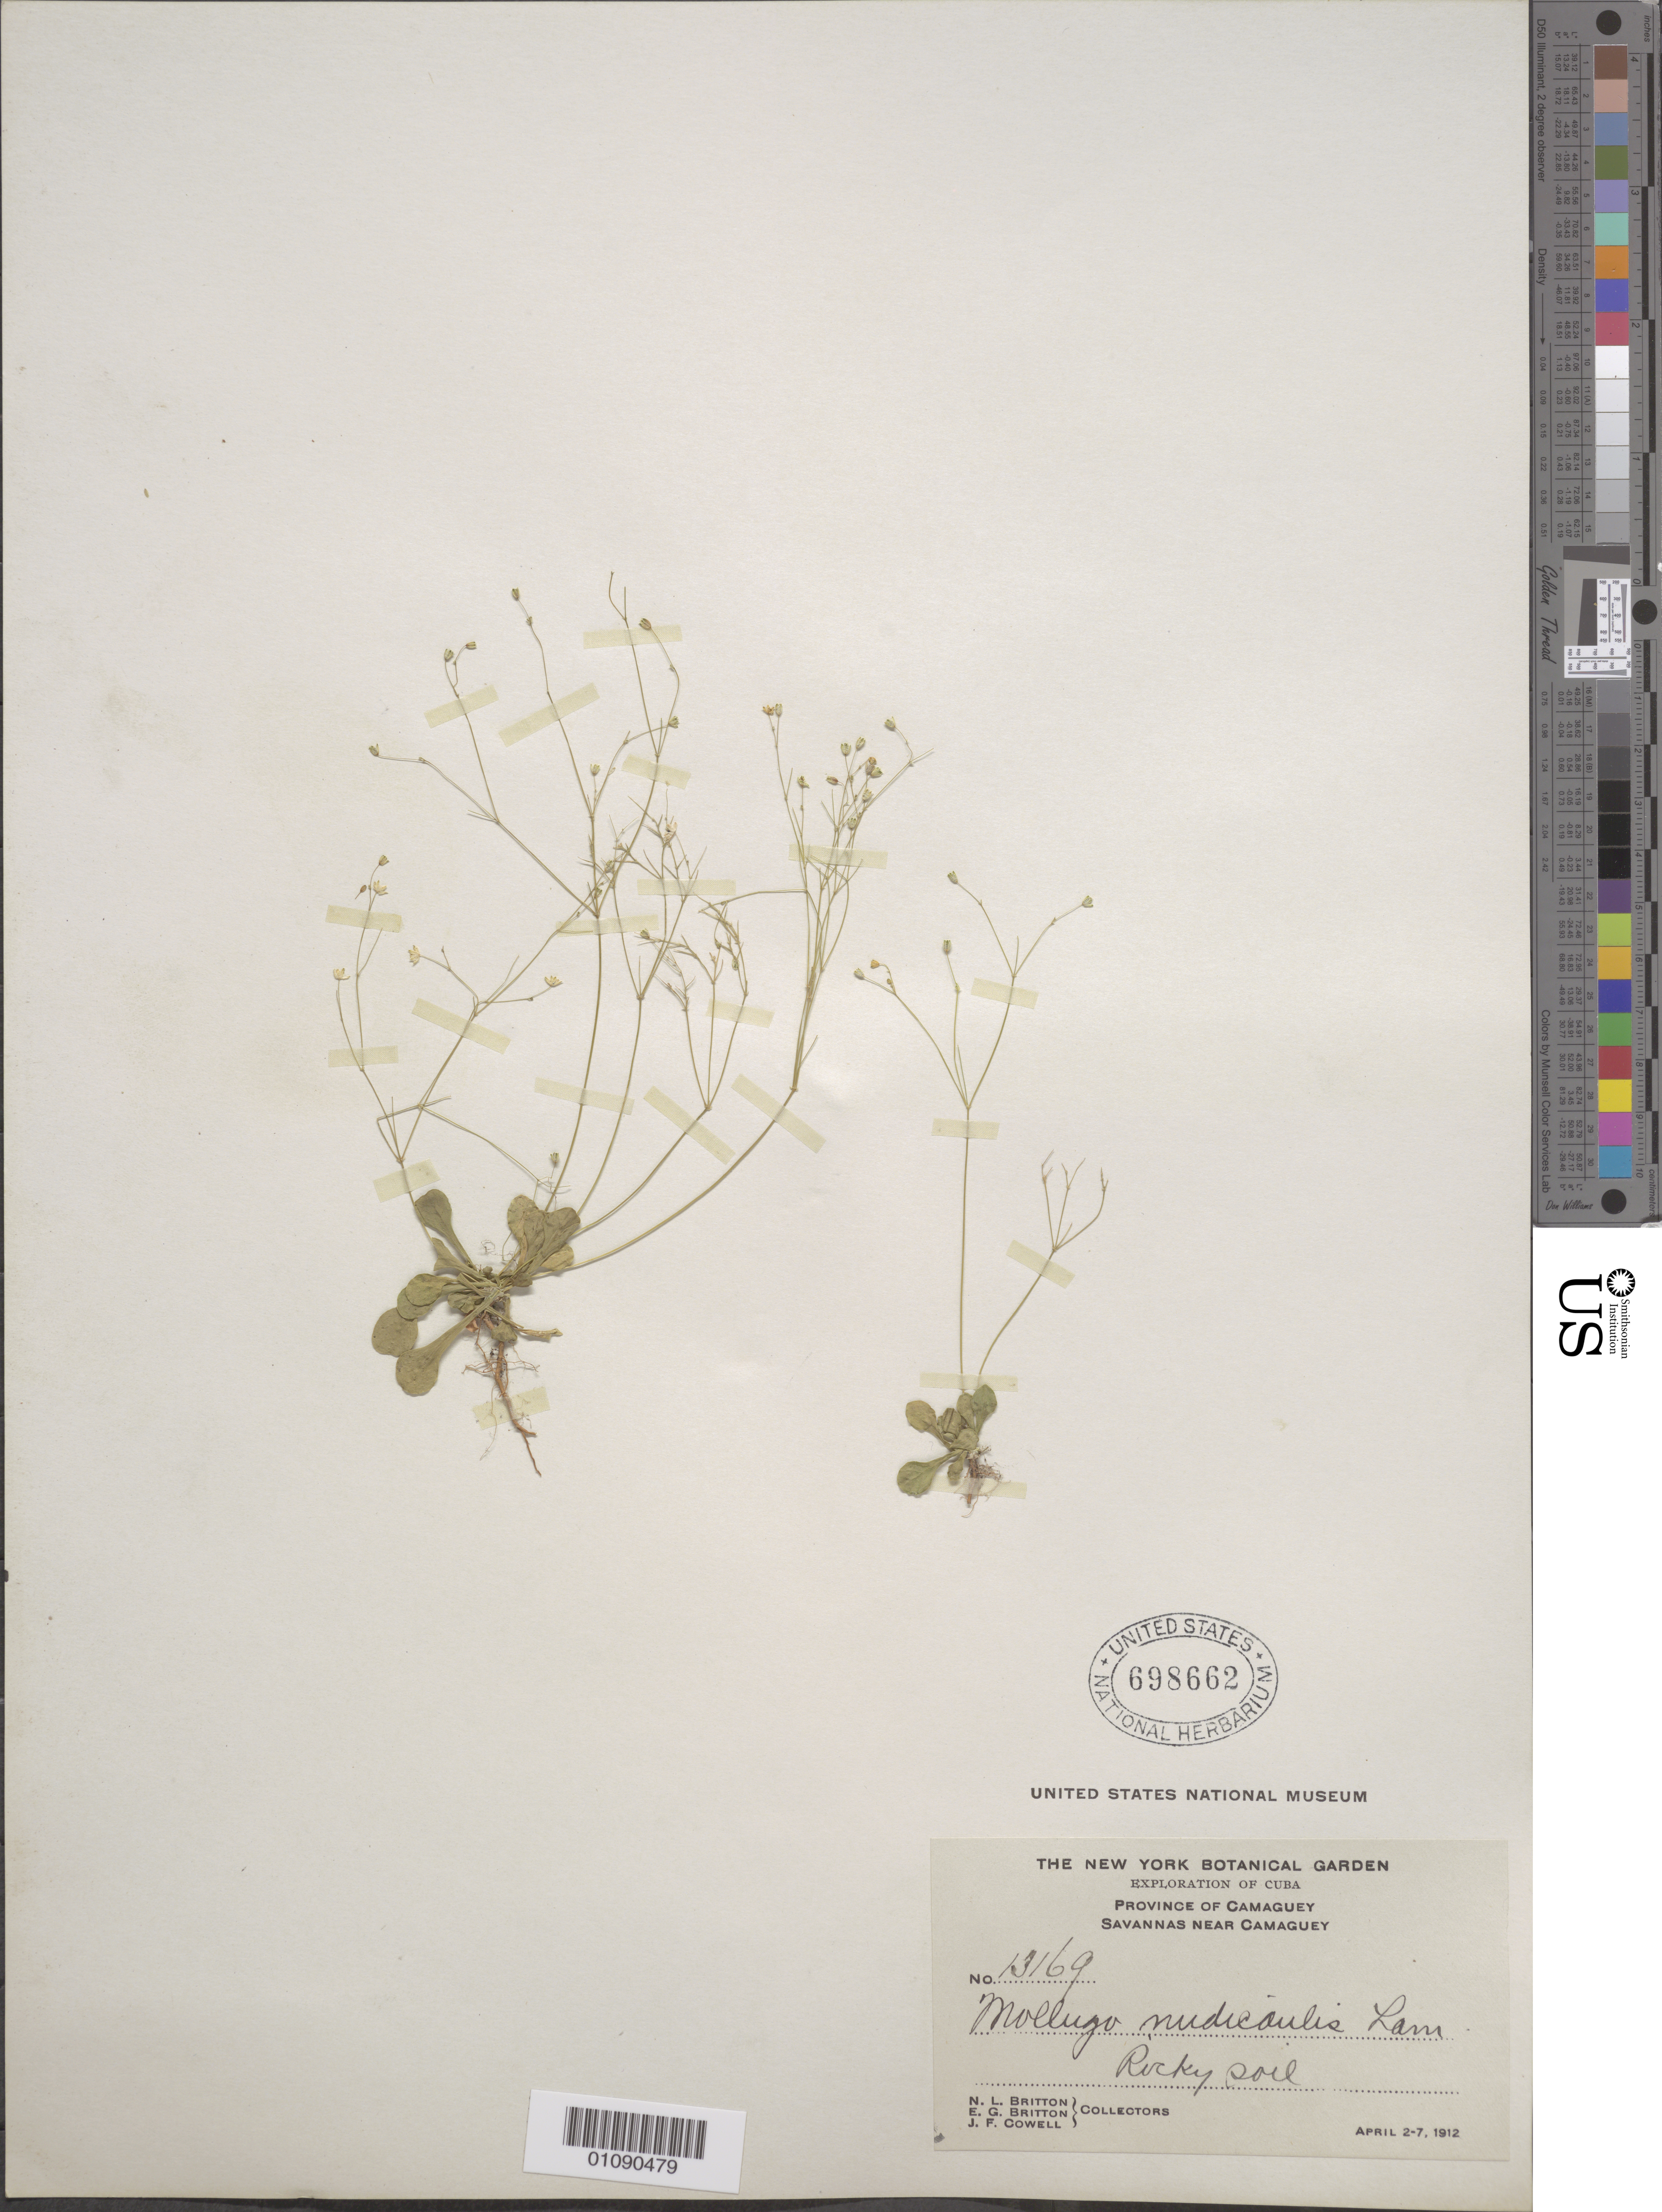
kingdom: Plantae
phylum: Tracheophyta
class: Magnoliopsida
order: Caryophyllales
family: Molluginaceae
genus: Paramollugo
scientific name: Paramollugo spathulata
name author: (Sw.) Sukhor.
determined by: Strong, Mark T., (BOT), Smithsonian Institution - National Museum of Natural History (UNITED STATES)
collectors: N. Britton, E. G. Britton & J. F. Cowell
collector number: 13169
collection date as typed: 02 Apr 1912 to 07 Apr 1912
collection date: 1912-04-02/1912-04-07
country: Cuba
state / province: Camagüey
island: Cuba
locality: Camagüey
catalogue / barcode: US 698662